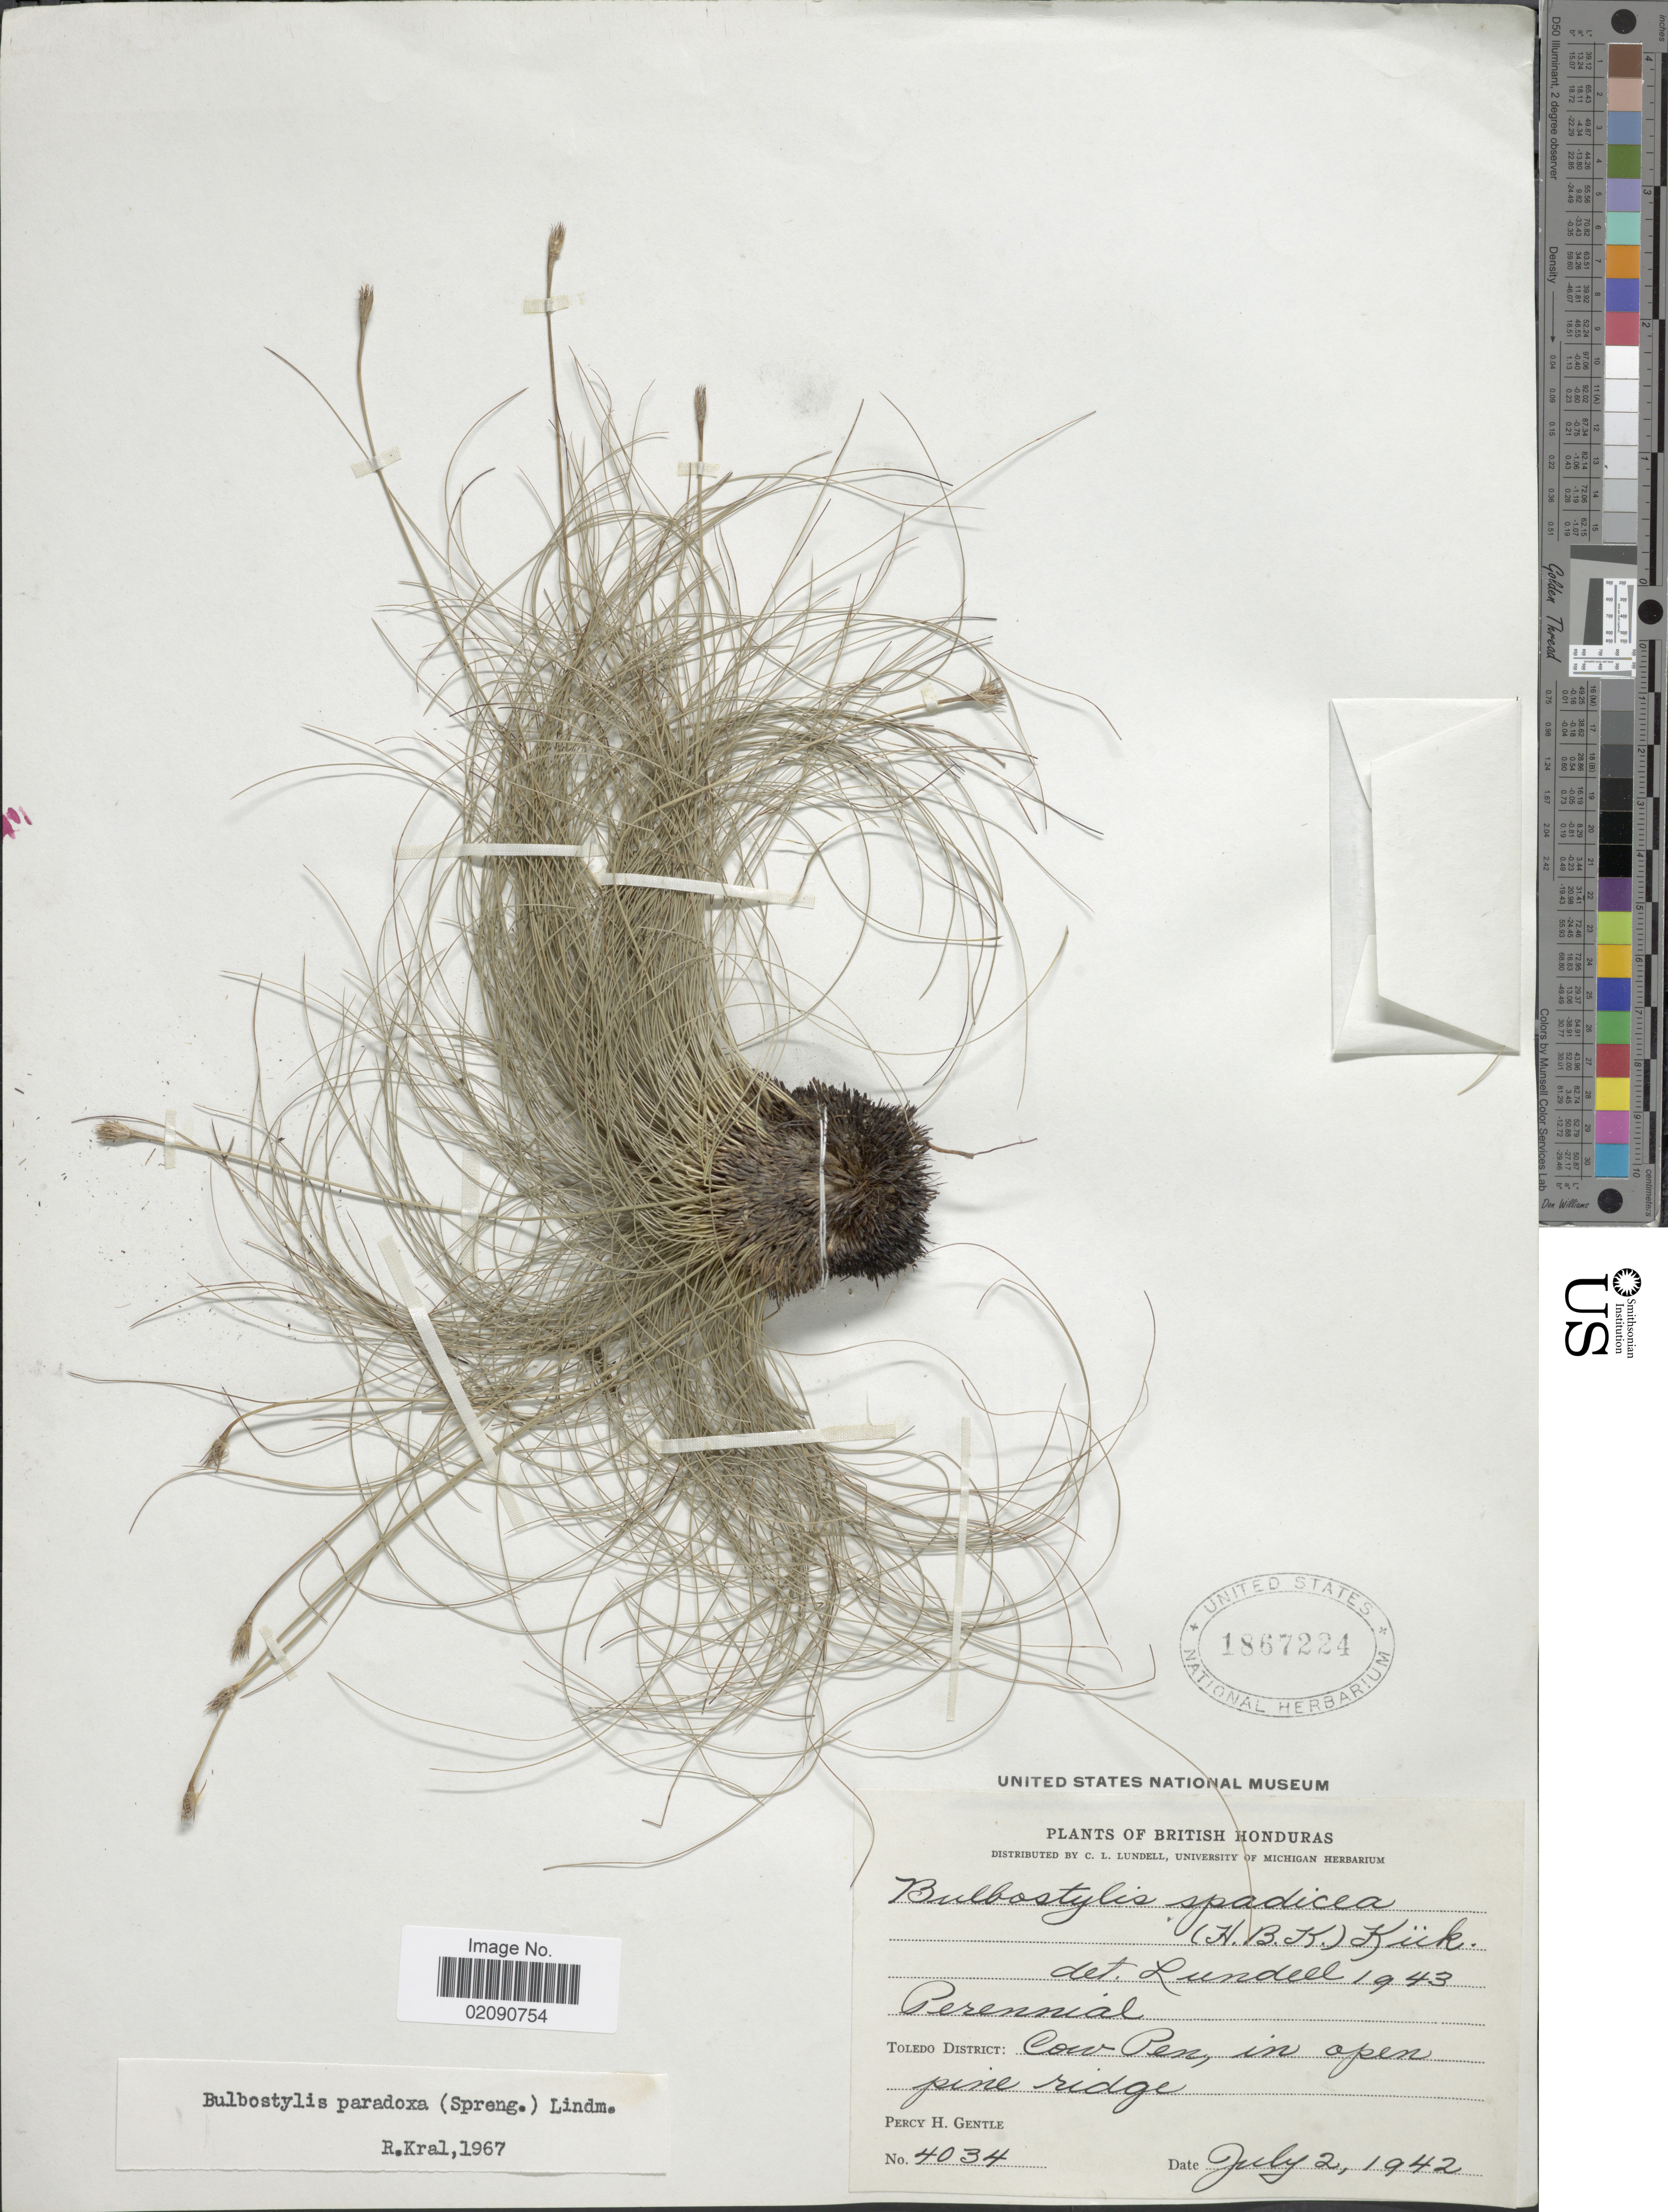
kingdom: Plantae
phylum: Tracheophyta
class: Liliopsida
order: Poales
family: Cyperaceae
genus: Bulbostylis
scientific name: Bulbostylis paradoxa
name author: (Spreng.) Lindm.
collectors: P. H. Gentle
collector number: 4034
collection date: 1942-07-02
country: Belize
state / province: Toledo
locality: British Honduras. Toledo District: Cow Pen, in open pine ridge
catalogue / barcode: US 1867224